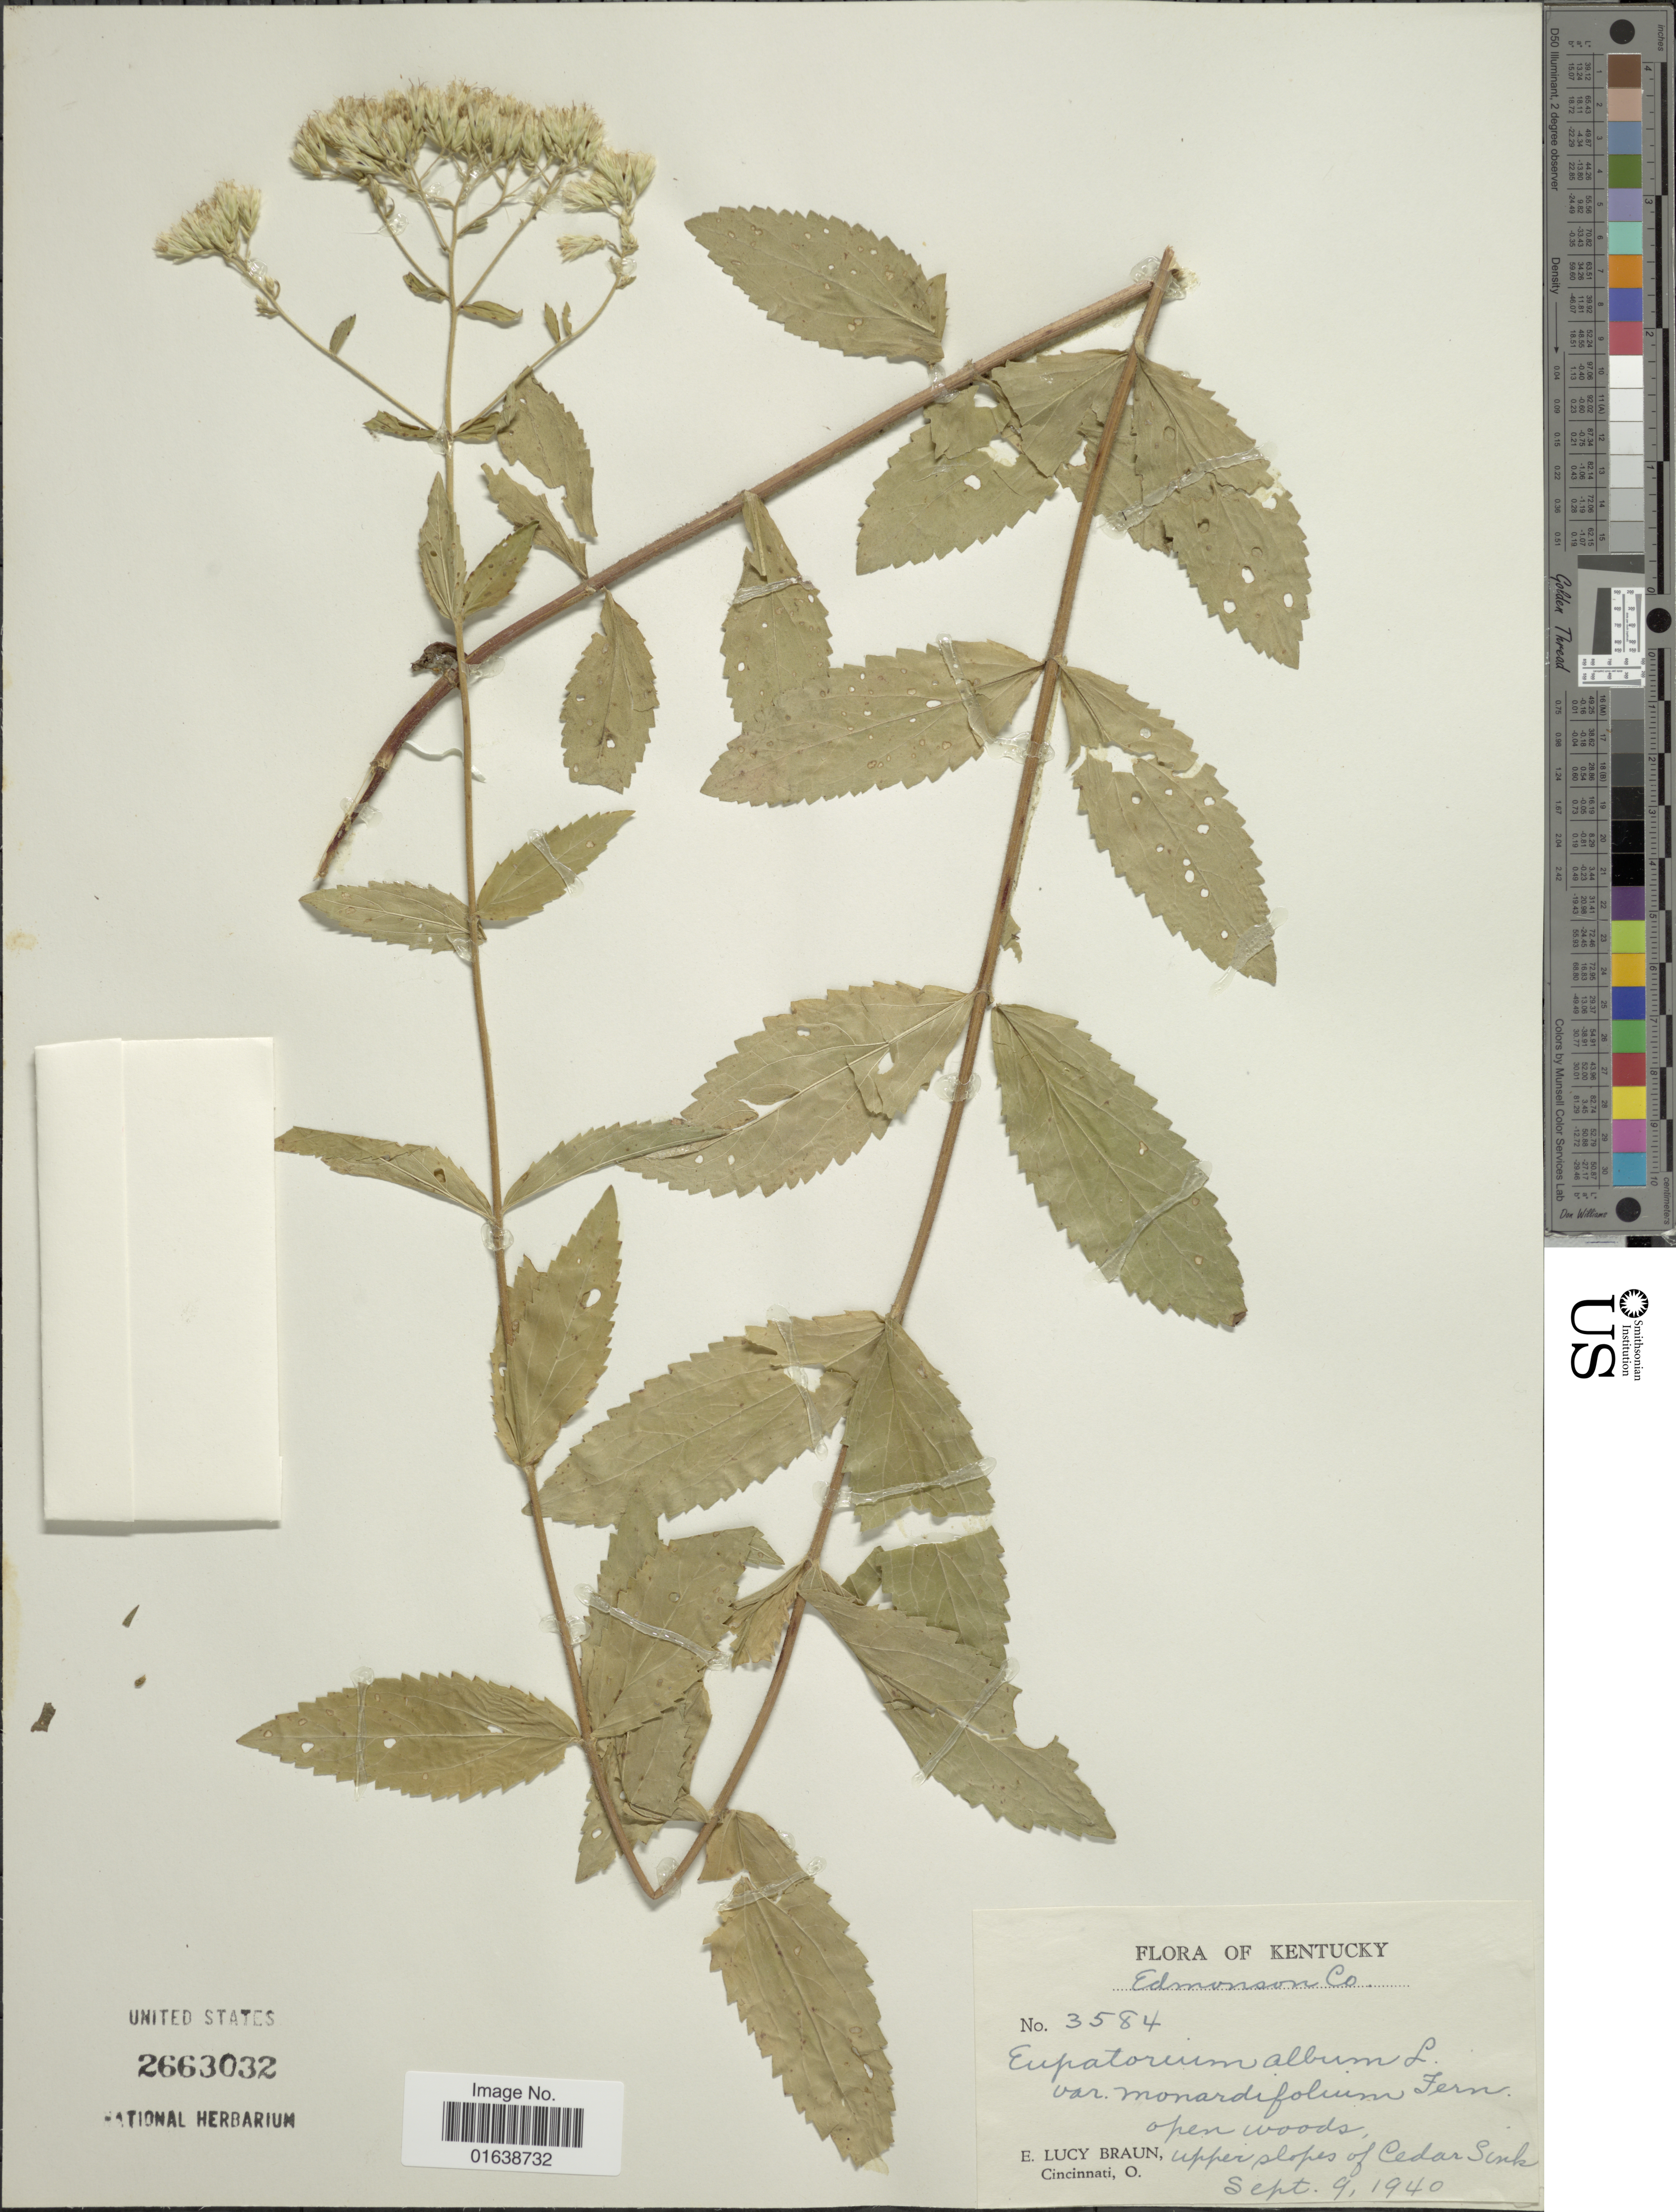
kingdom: Plantae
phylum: Tracheophyta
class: Magnoliopsida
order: Asterales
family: Asteraceae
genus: Eupatorium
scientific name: Eupatorium album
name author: L.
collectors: E. L. Braun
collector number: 3584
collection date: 1940-09-09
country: United States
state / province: Kentucky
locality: Kentucky, open woods. upper slopes of Cedar Sink.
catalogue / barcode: US 2663032